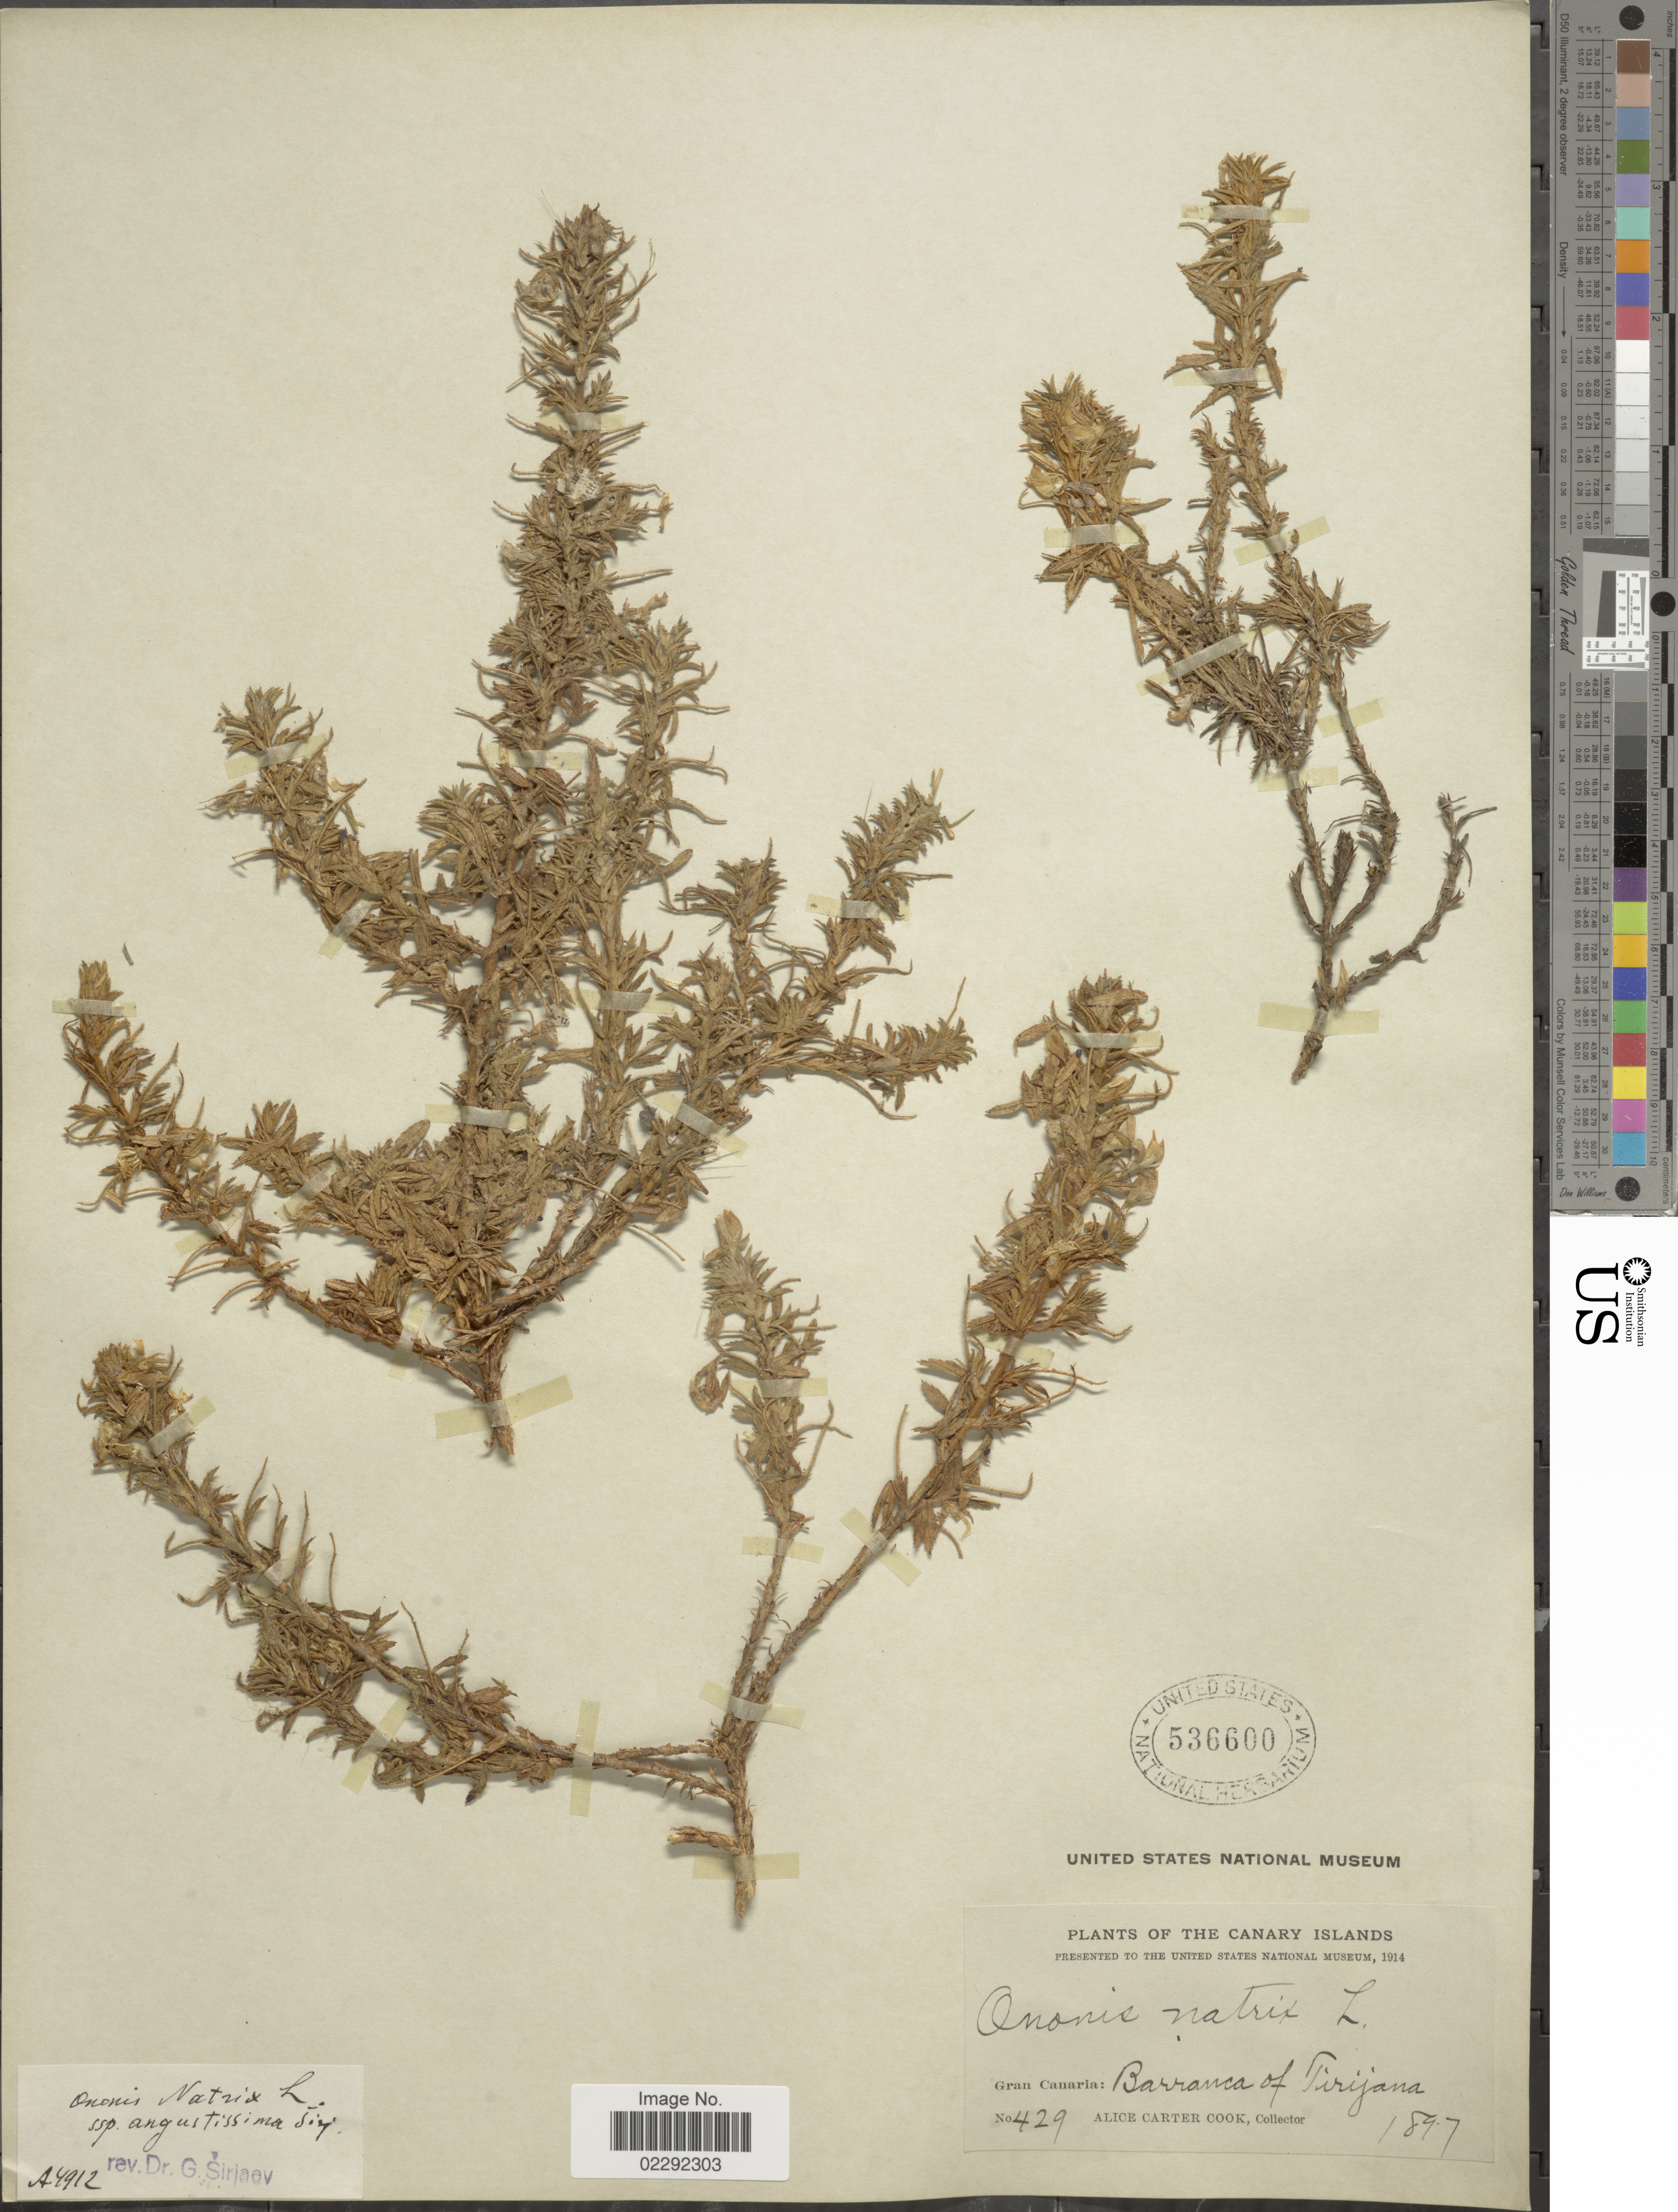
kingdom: Plantae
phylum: Tracheophyta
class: Magnoliopsida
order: Fabales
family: Fabaceae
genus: Ononis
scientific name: Ononis natrix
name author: L.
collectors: Alice C. Cook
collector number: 429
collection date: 1897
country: Spain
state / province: Canarias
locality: Canary Islands. Gran Canaria: Barranca of Tirijana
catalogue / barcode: US 536600